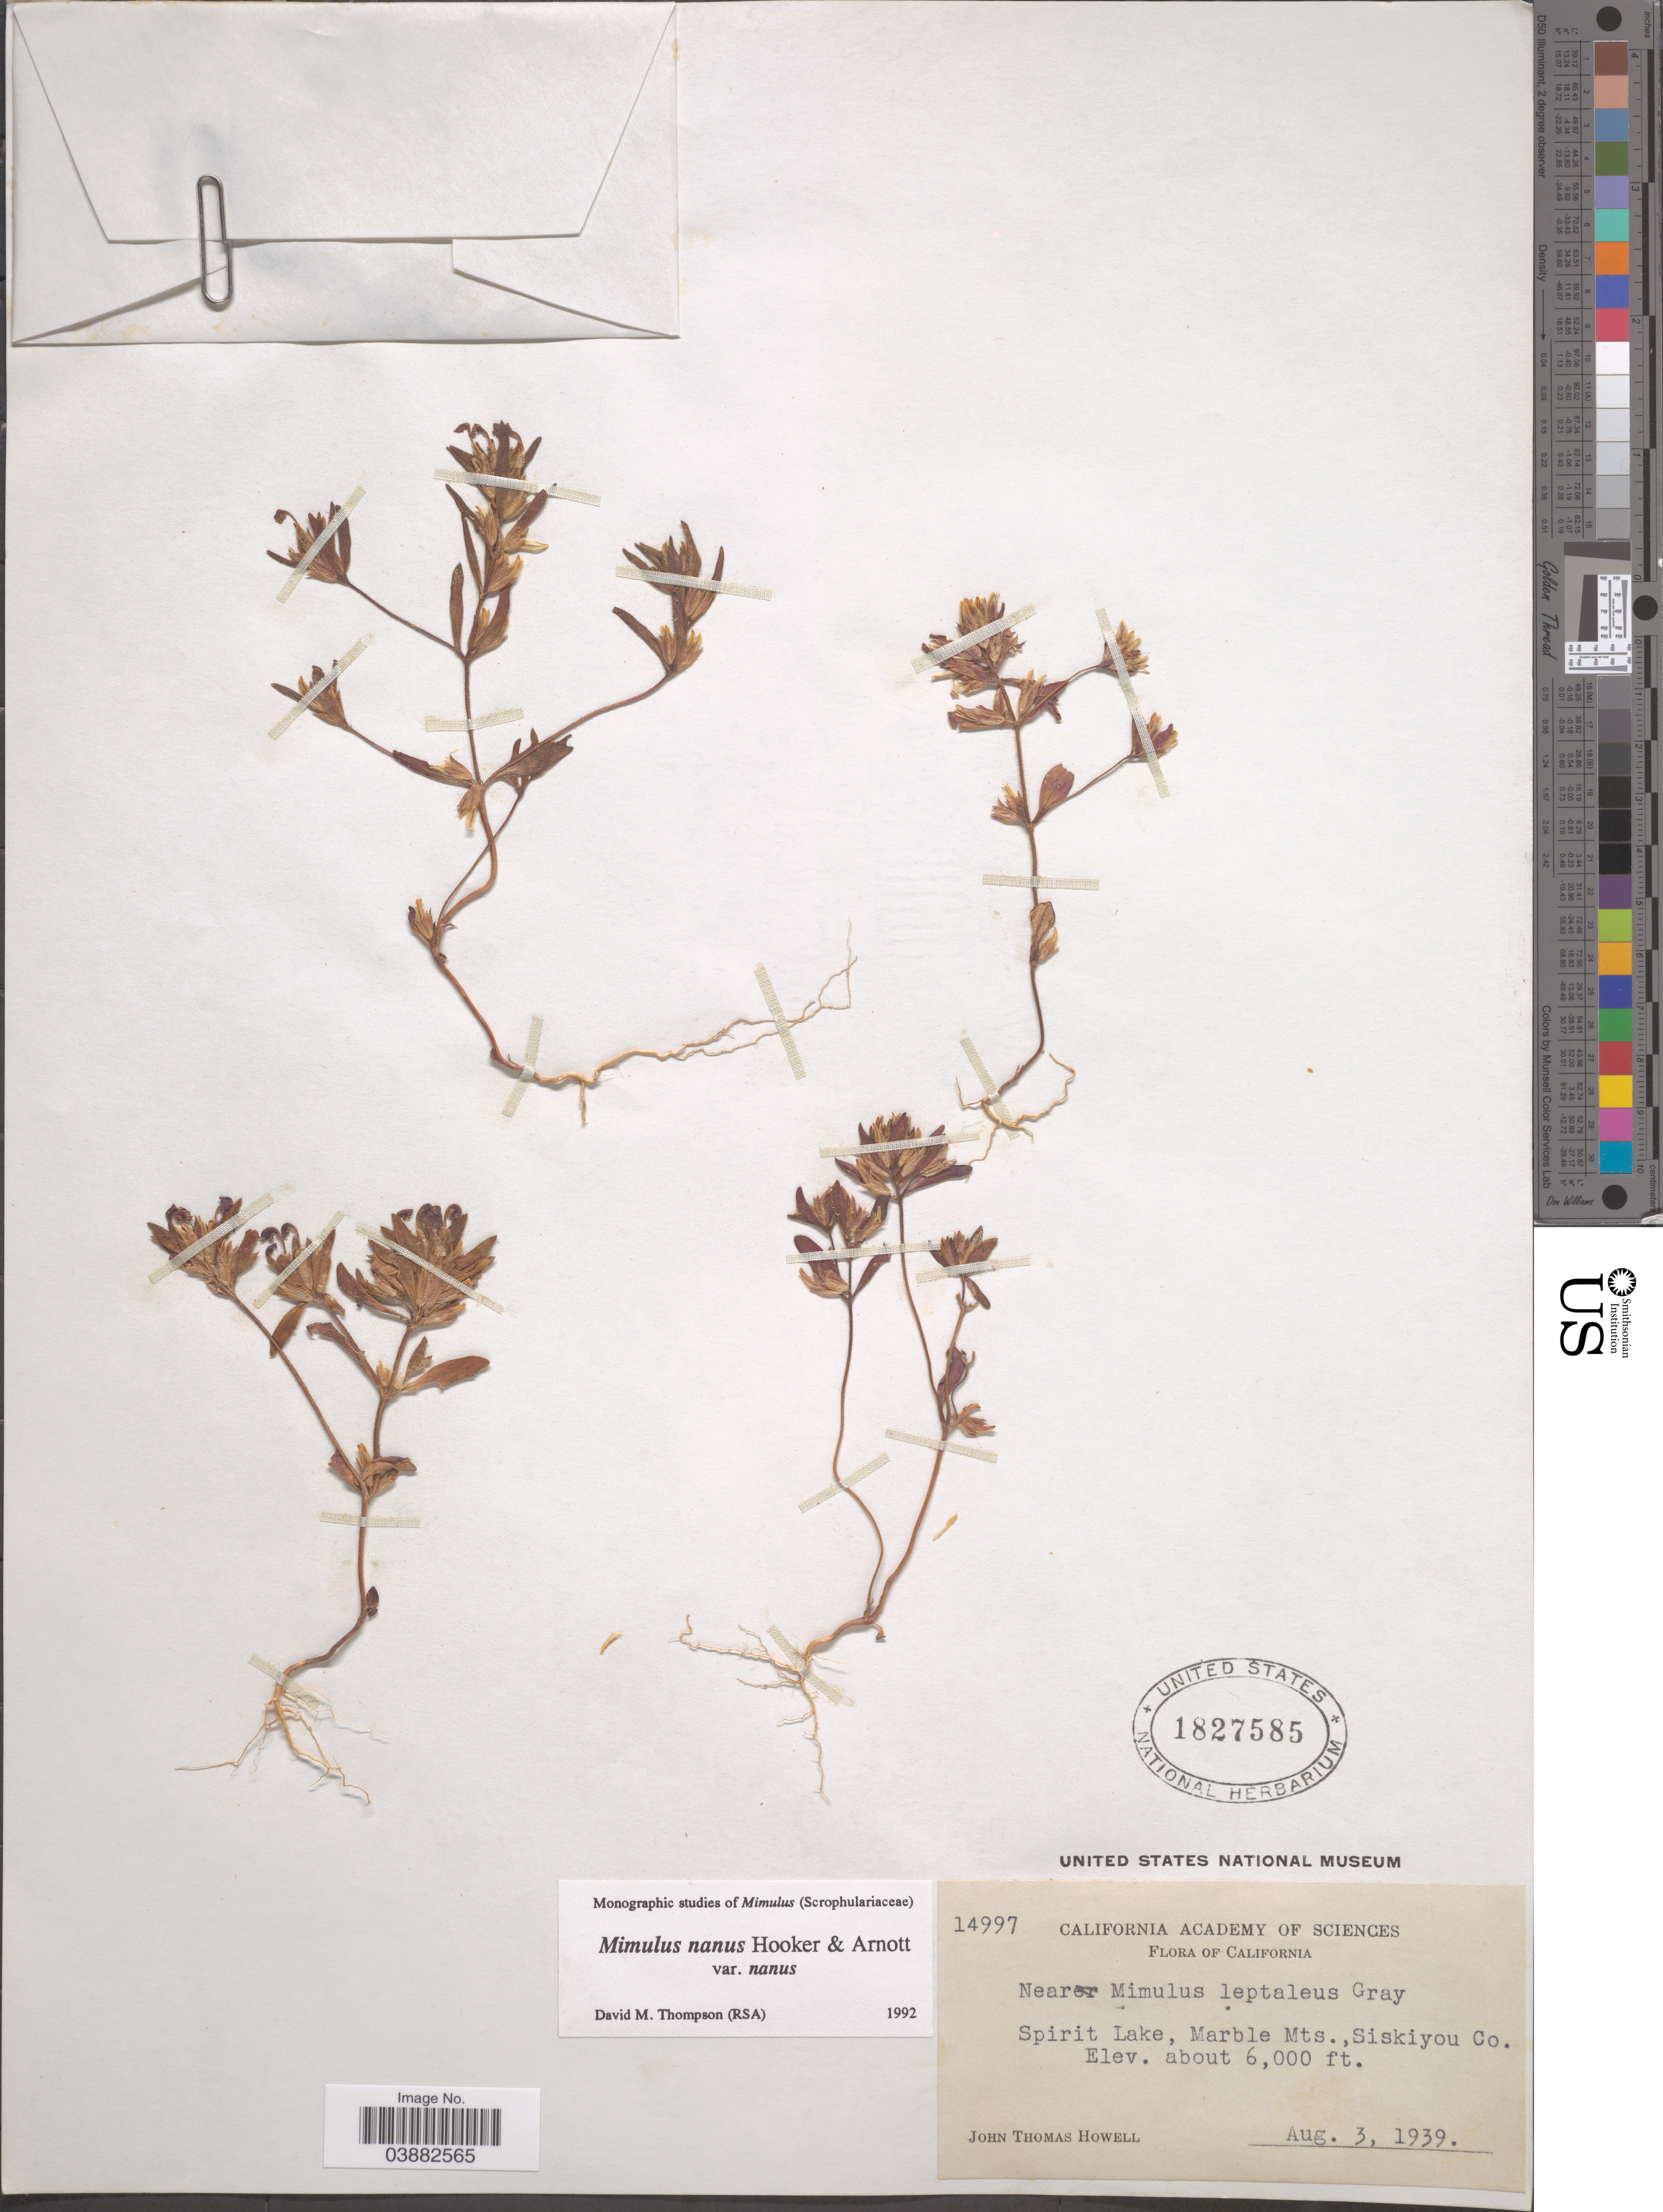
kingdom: Plantae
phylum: Tracheophyta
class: Magnoliopsida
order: Lamiales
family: Phrymaceae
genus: Mimulus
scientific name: Mimulus nanus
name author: Hook. & Arn.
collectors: J. T. Howell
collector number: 14997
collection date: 1939-08-03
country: United States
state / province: California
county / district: Siskiyou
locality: Spirit Lake, Marble Mts., Siskiyou Co.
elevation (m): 1829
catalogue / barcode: US 1827585